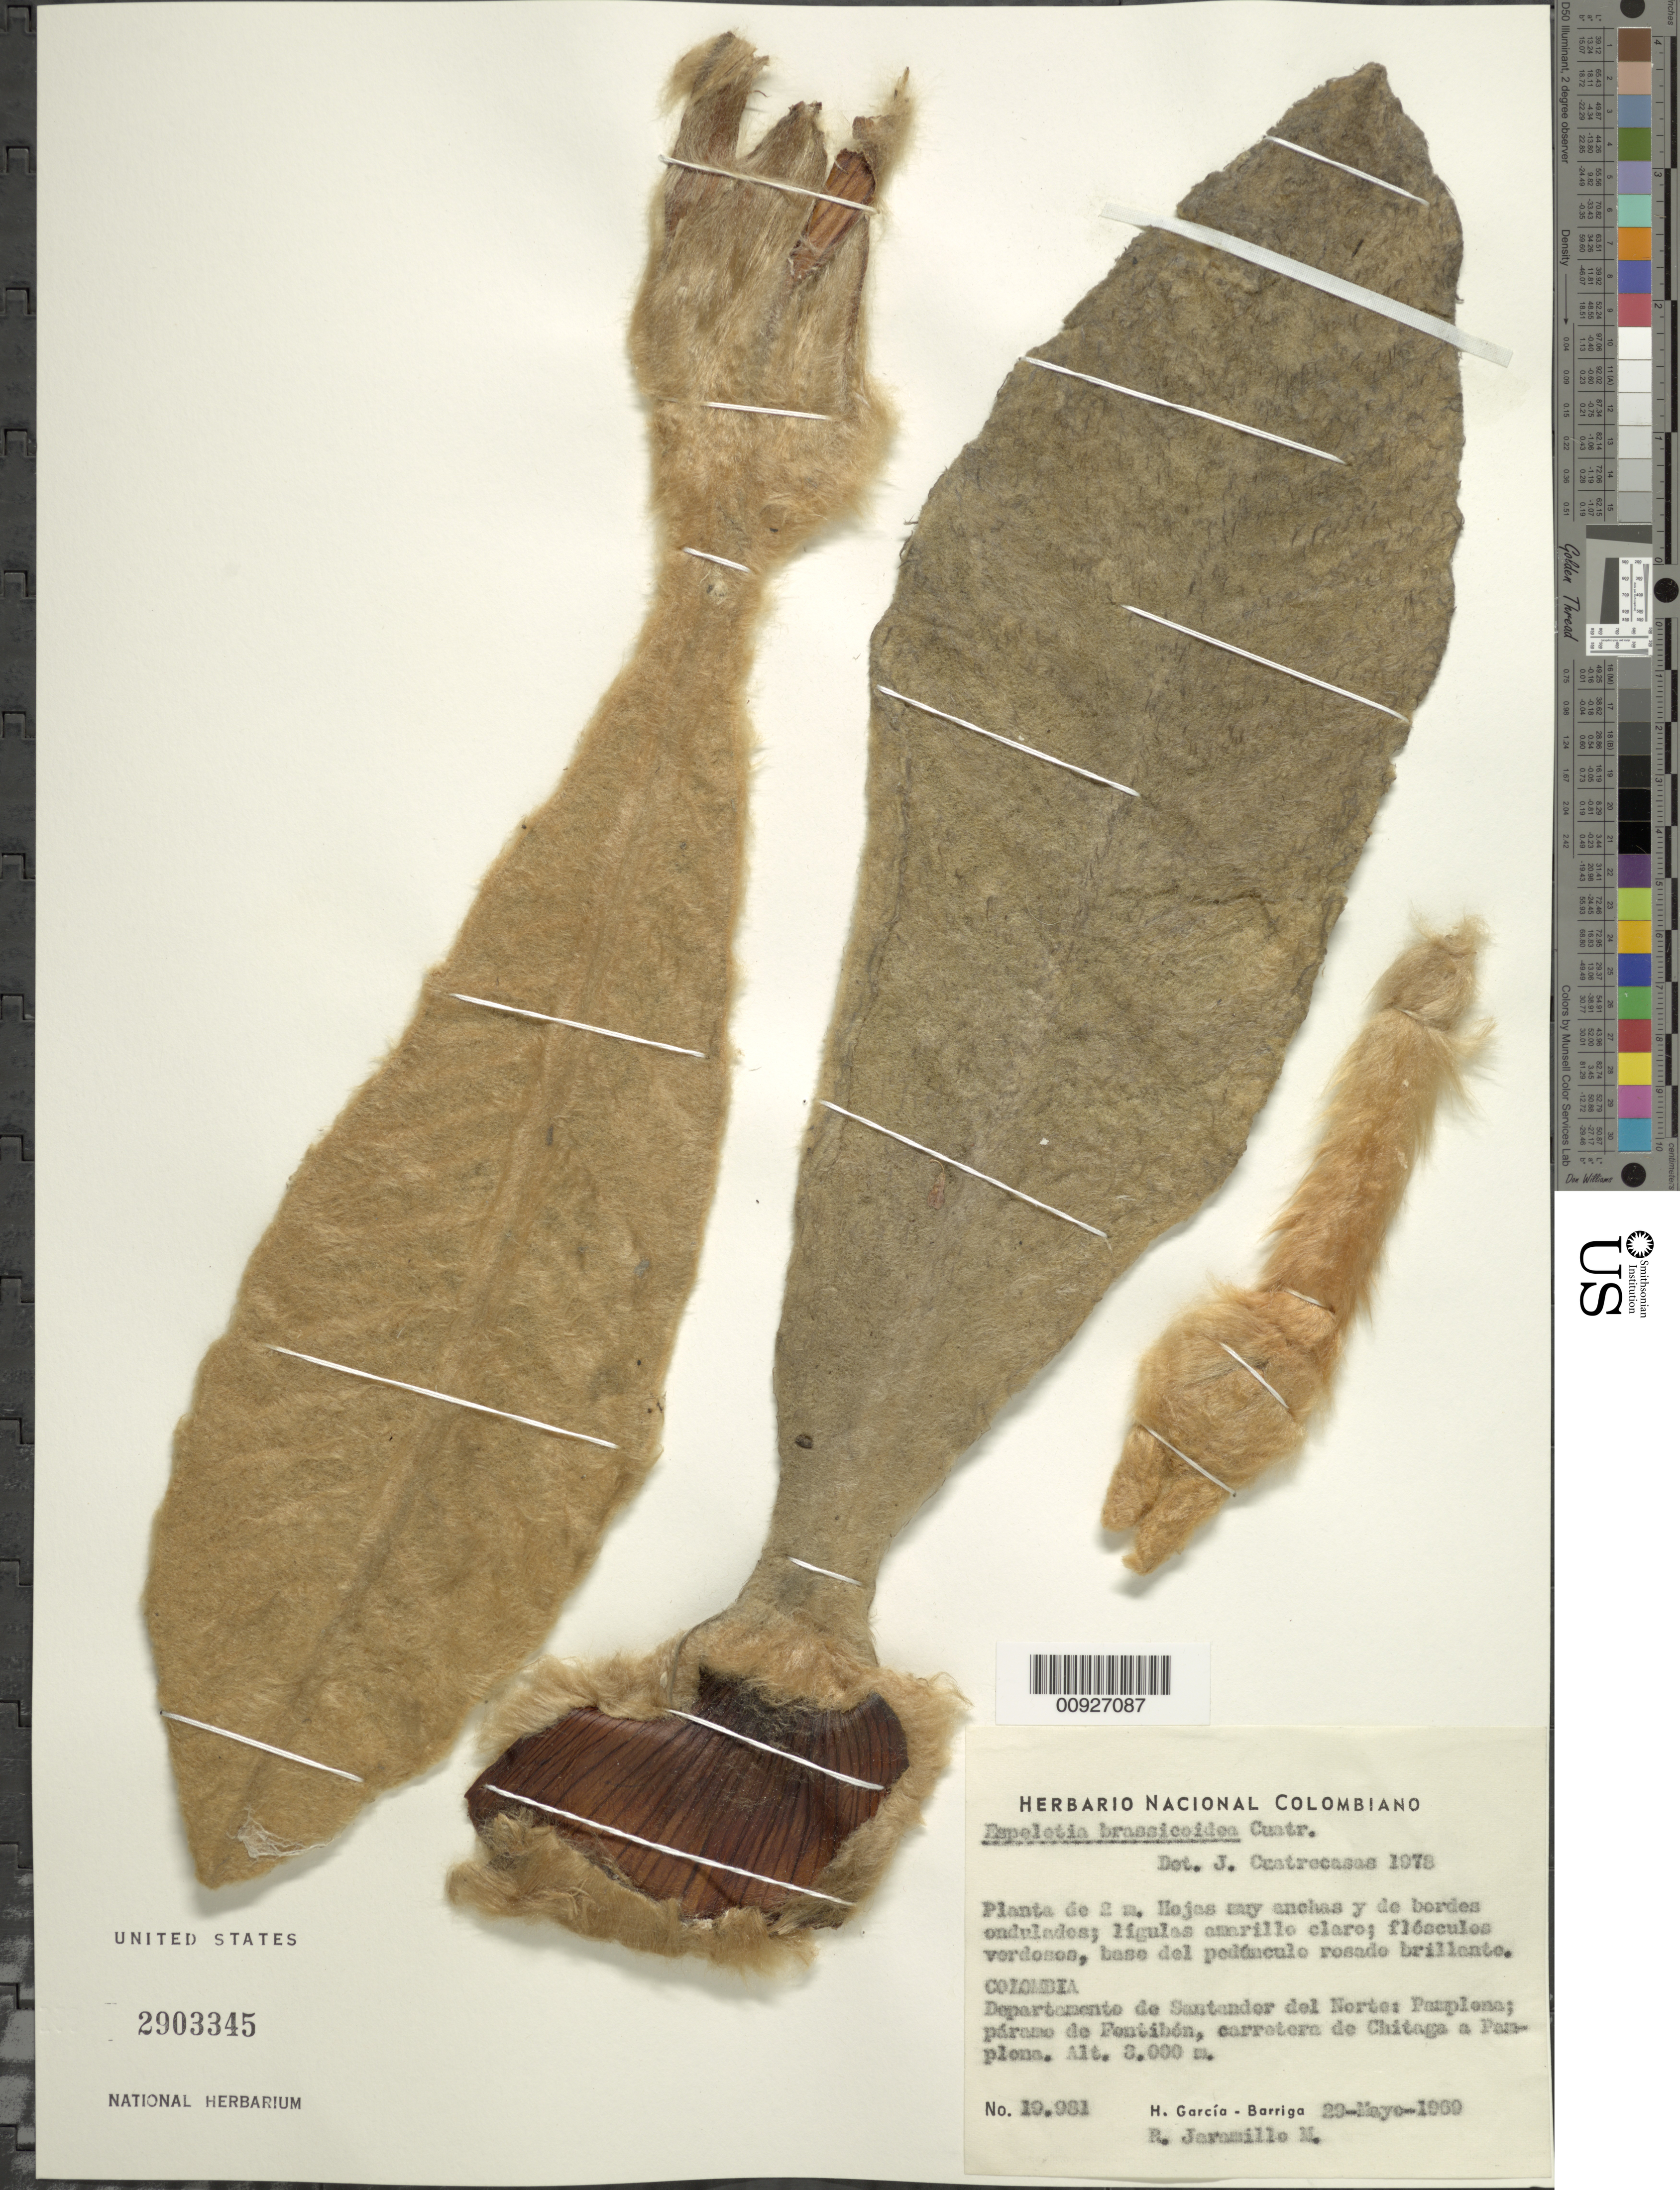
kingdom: Plantae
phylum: Tracheophyta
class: Magnoliopsida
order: Asterales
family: Asteraceae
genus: Espeletia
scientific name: Espeletia brassicoidea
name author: Cuatrec.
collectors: H. García Barriga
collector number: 19981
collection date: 1969-05-29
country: Colombia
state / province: Norte de Santander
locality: P. de Fontibón. Páramo de Fontibón, carretera de Chitaga a Pamplona.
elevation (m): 3000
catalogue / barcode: US 2903345